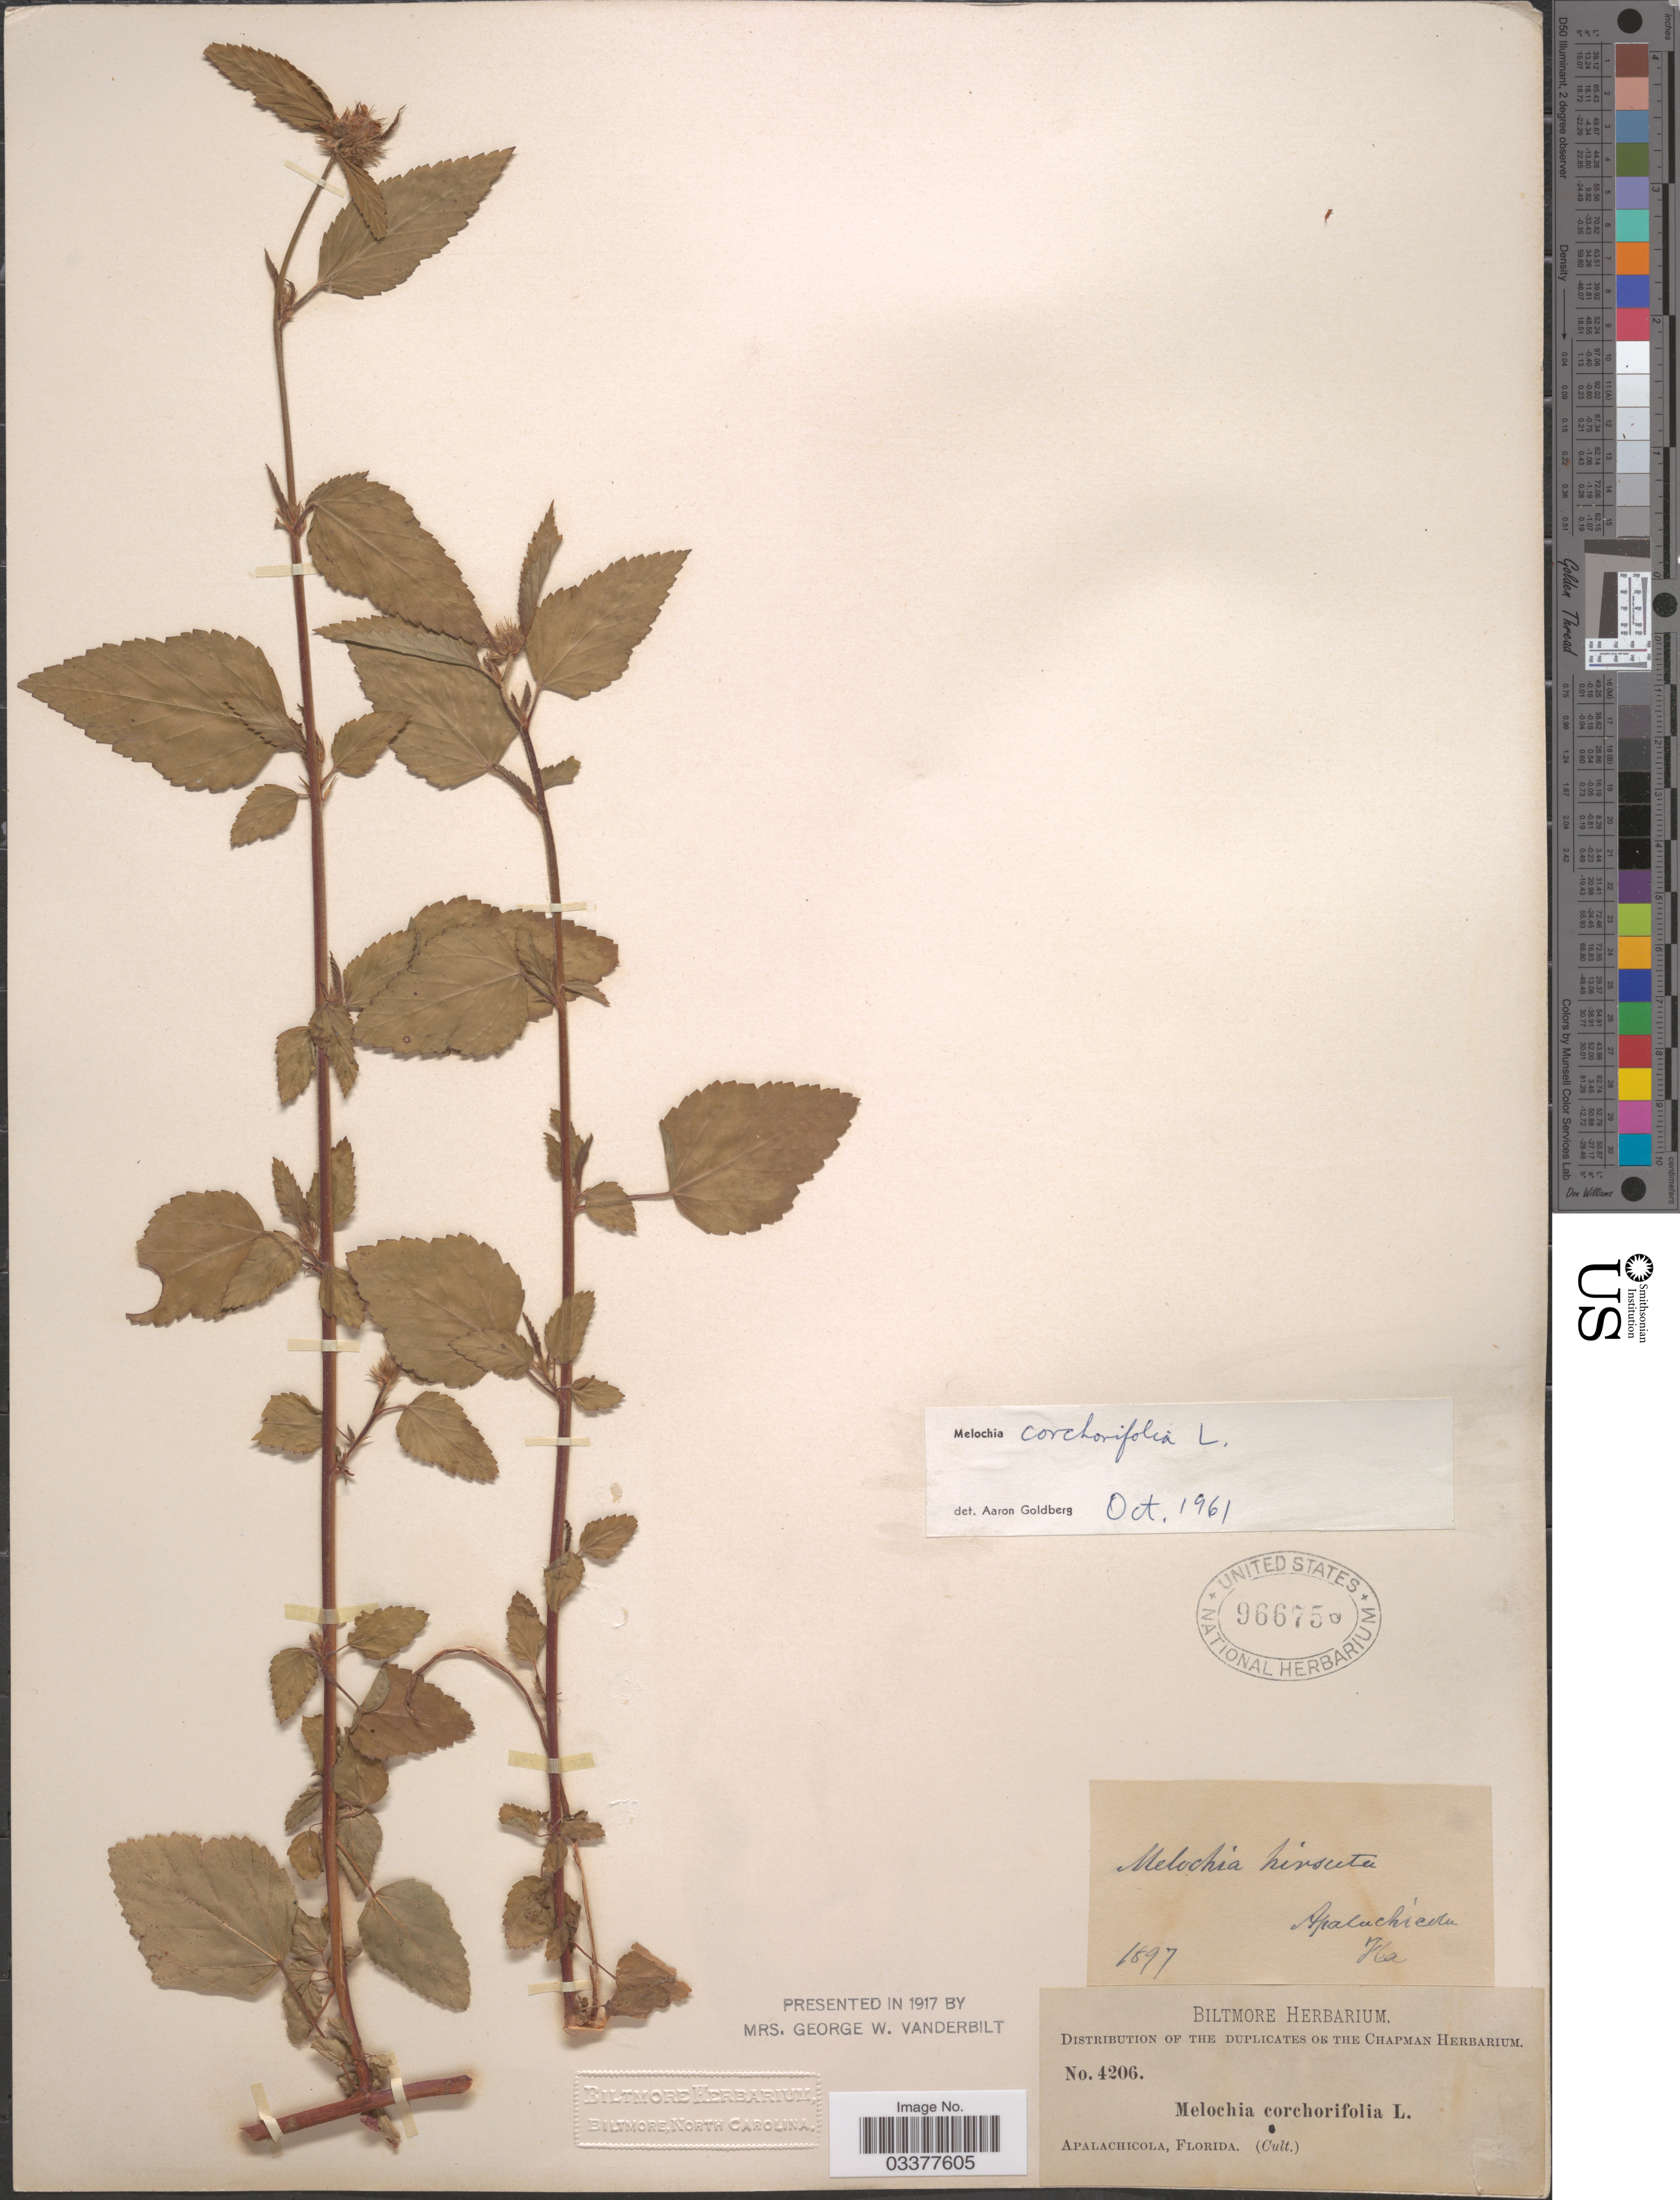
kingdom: Plantae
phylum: Tracheophyta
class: Magnoliopsida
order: Malvales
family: Malvaceae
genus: Melochia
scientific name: Melochia corchorifolia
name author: L.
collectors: ex herb. Biltmore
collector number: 4206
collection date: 1897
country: United States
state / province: Florida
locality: Apalachicola.